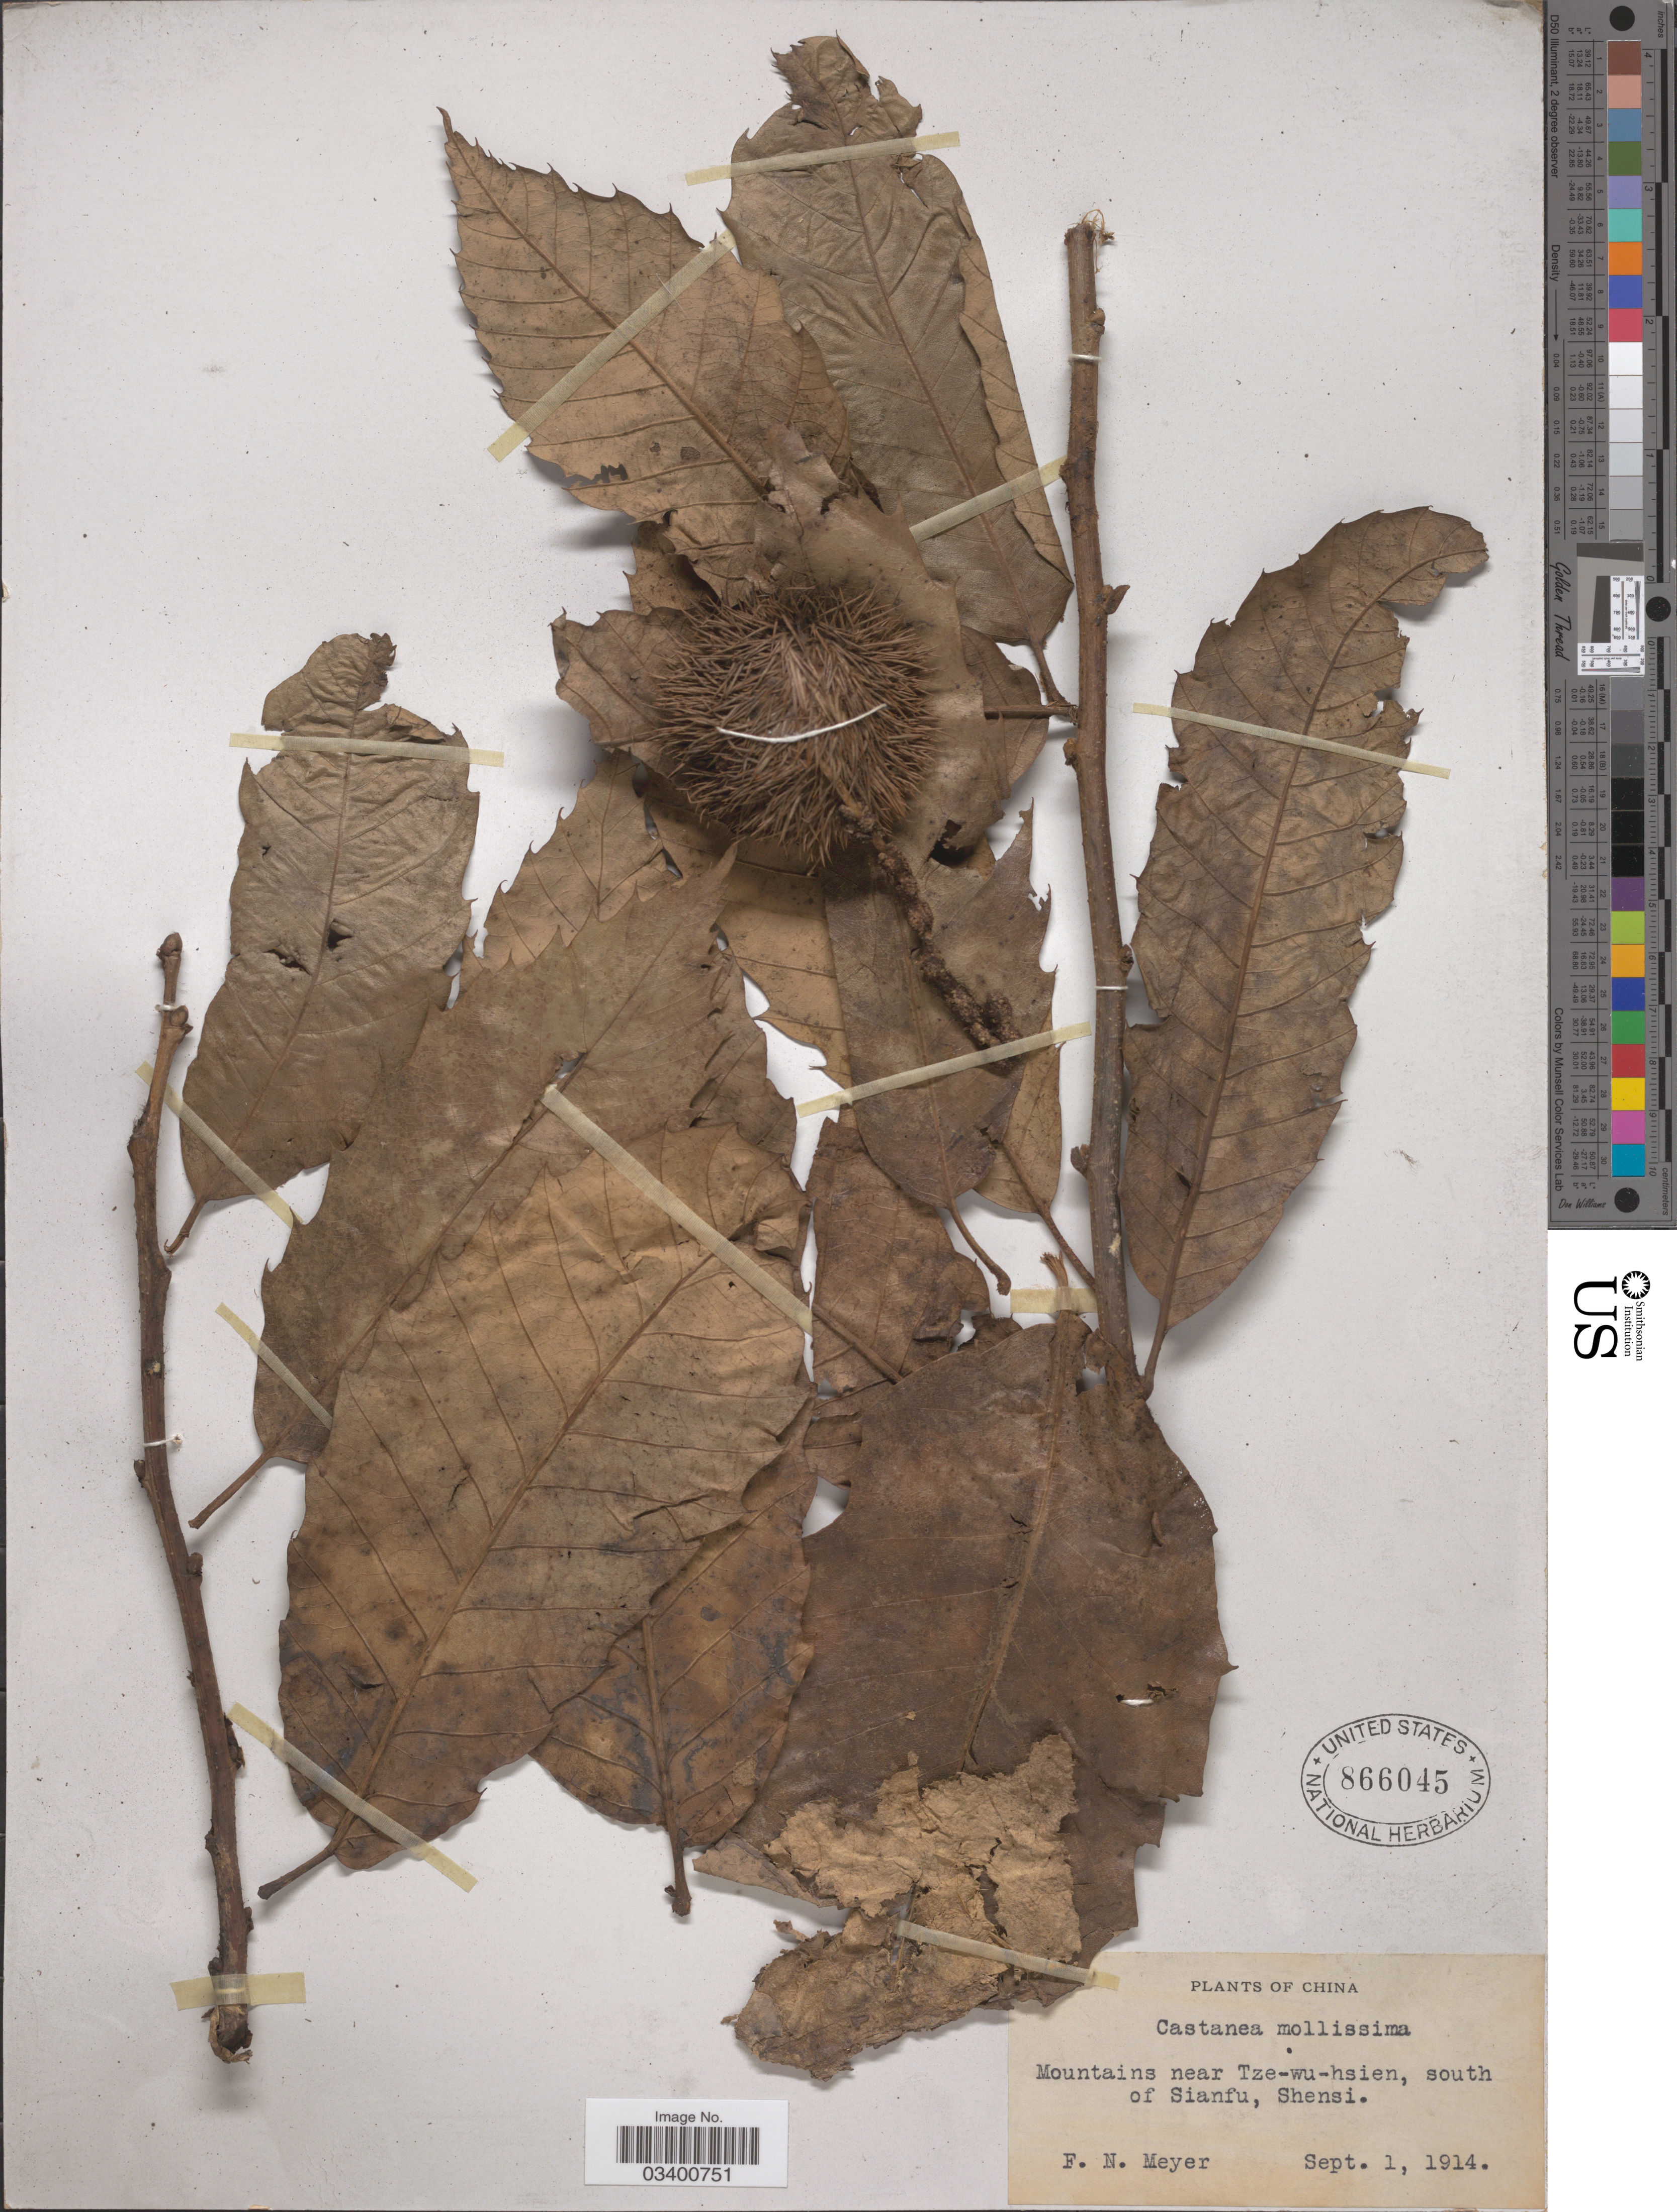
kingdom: Plantae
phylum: Tracheophyta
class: Magnoliopsida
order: Fagales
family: Fagaceae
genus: Castanea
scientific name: Castanea mollissima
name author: Blume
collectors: F. N. Meyer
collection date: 1914-09-01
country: China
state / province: Shaanxi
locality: Mountains near Tze-wu-hsien, south of Sianfu, Shensi.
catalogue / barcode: US 866045